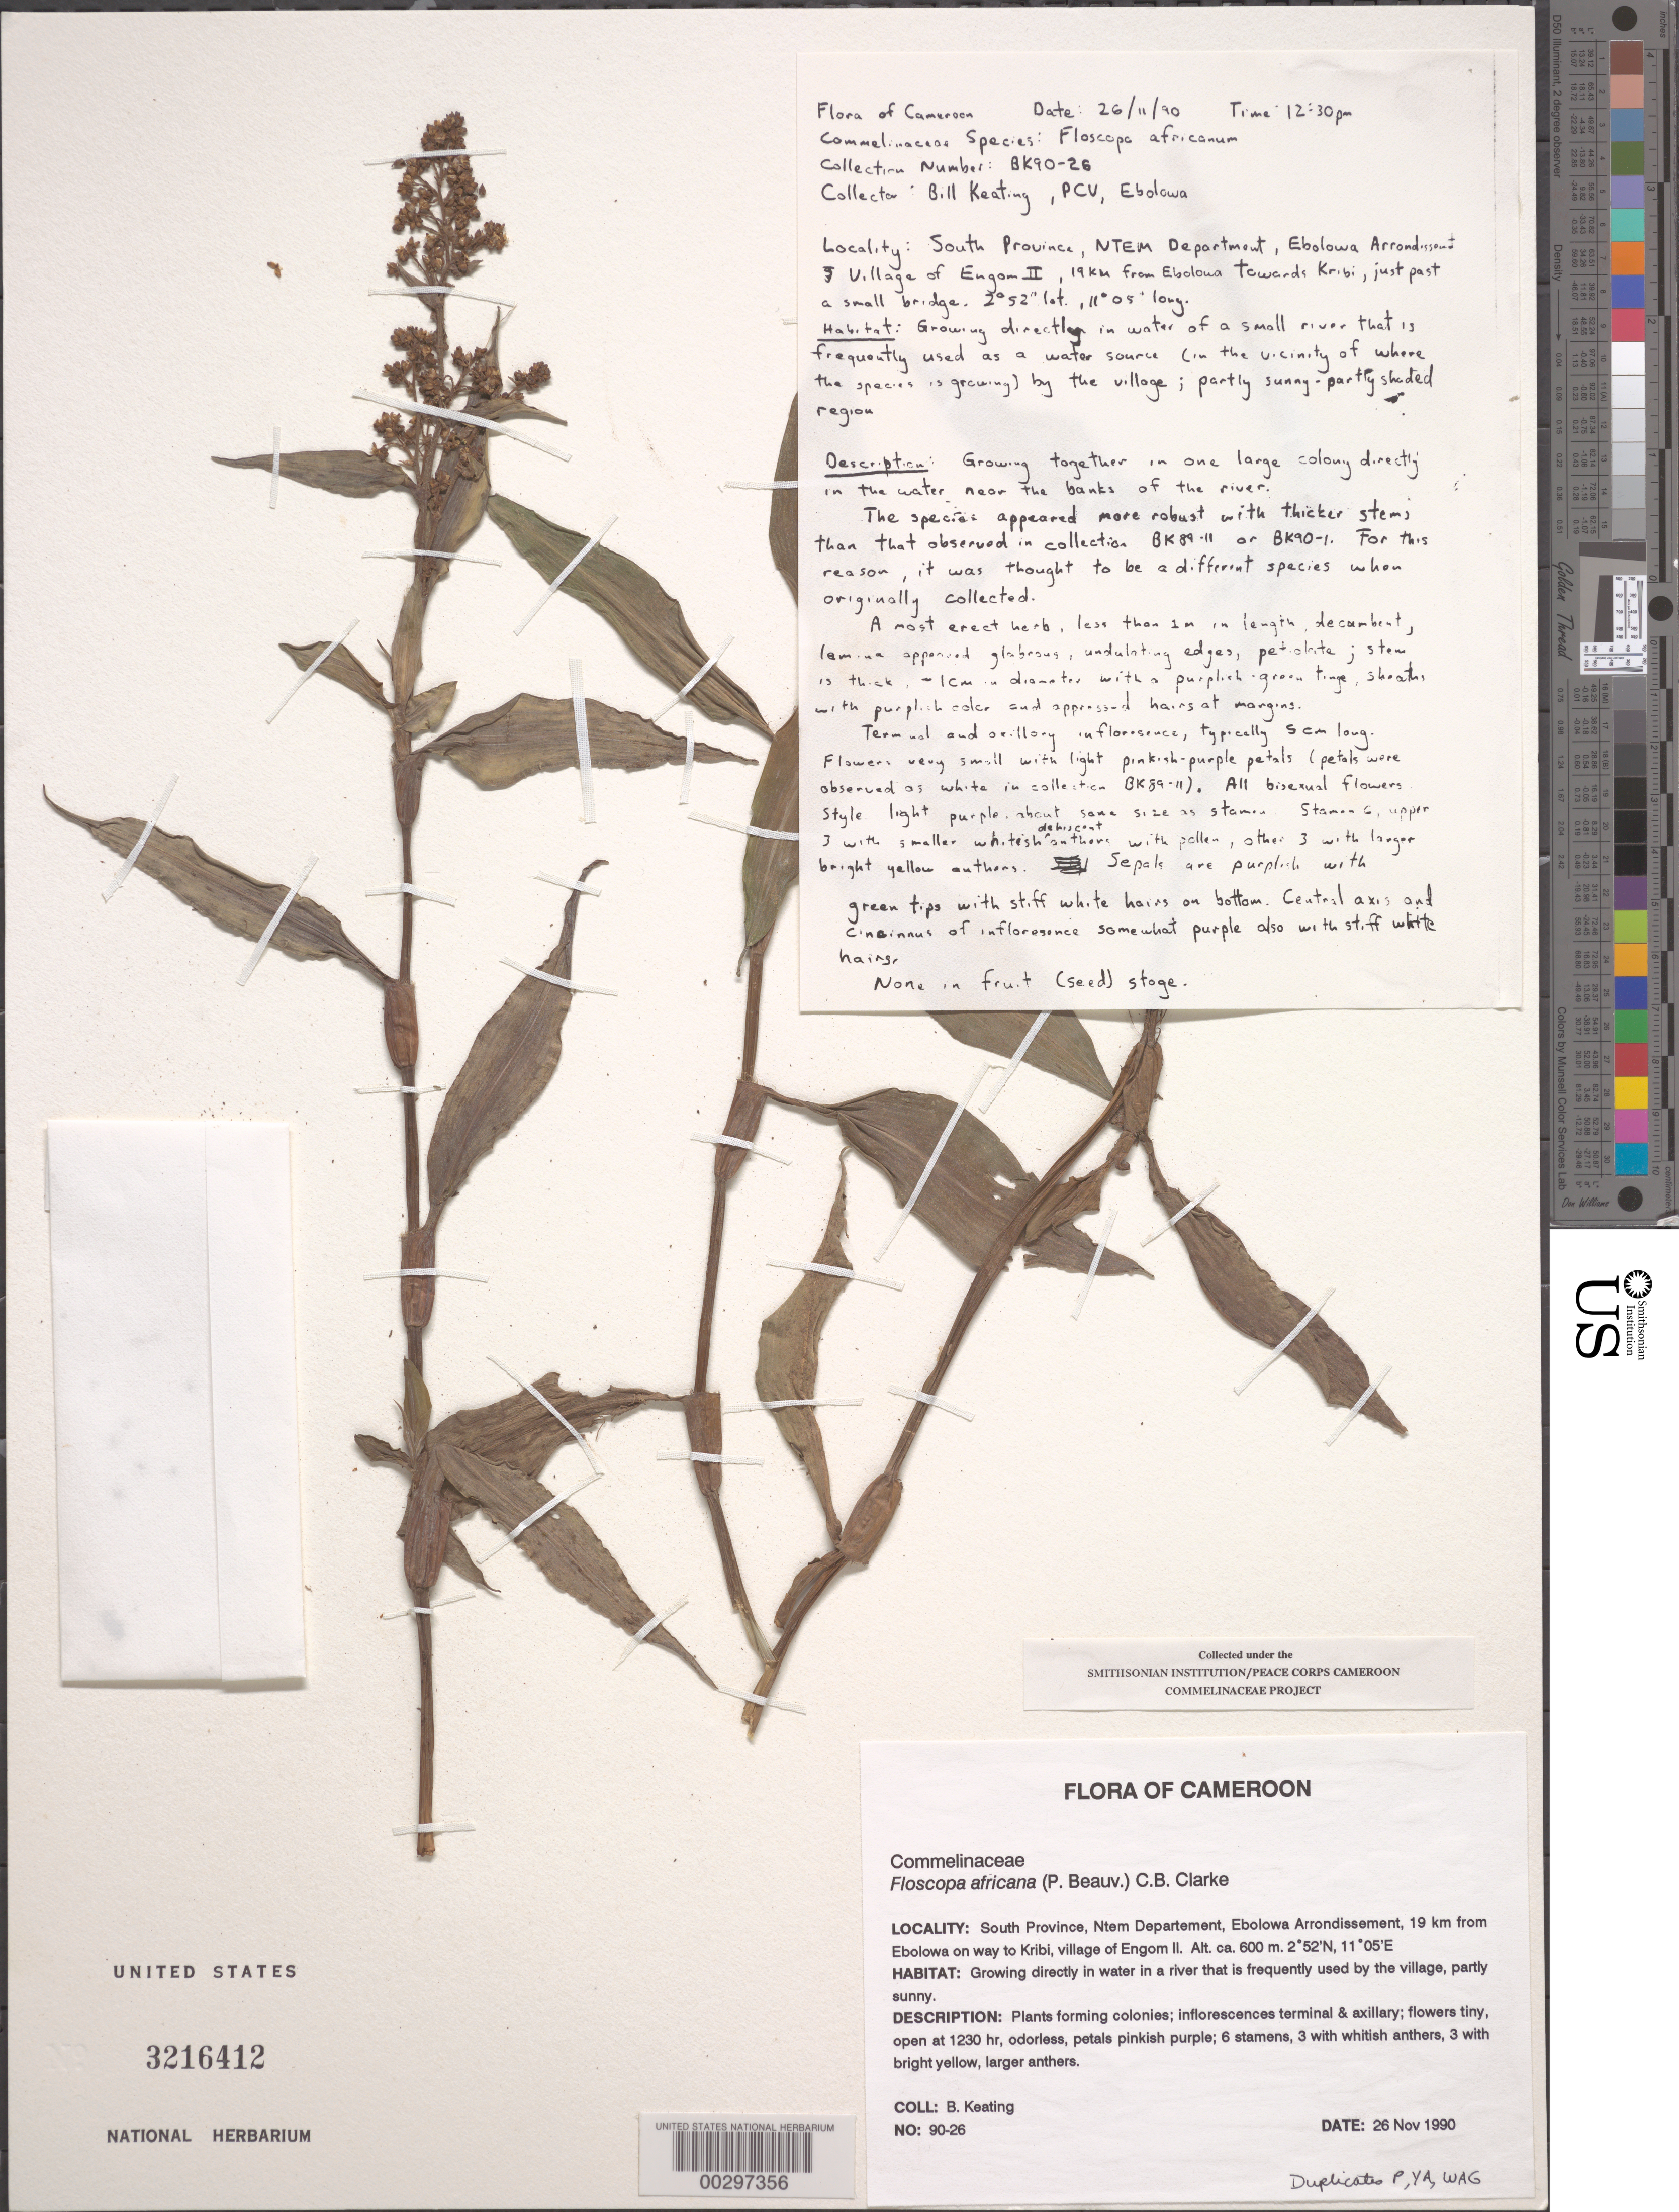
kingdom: Plantae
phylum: Tracheophyta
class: Liliopsida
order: Commelinales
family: Commelinaceae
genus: Floscopa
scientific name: Floscopa africana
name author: (P. Beauv.) C.B. Clarke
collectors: B. Keating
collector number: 90-26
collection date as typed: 26 Nov 1990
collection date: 1990-11-26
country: Cameroon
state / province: Sud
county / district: Ntem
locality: Ntem, ebolowa arrondissement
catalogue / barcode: US 3216412